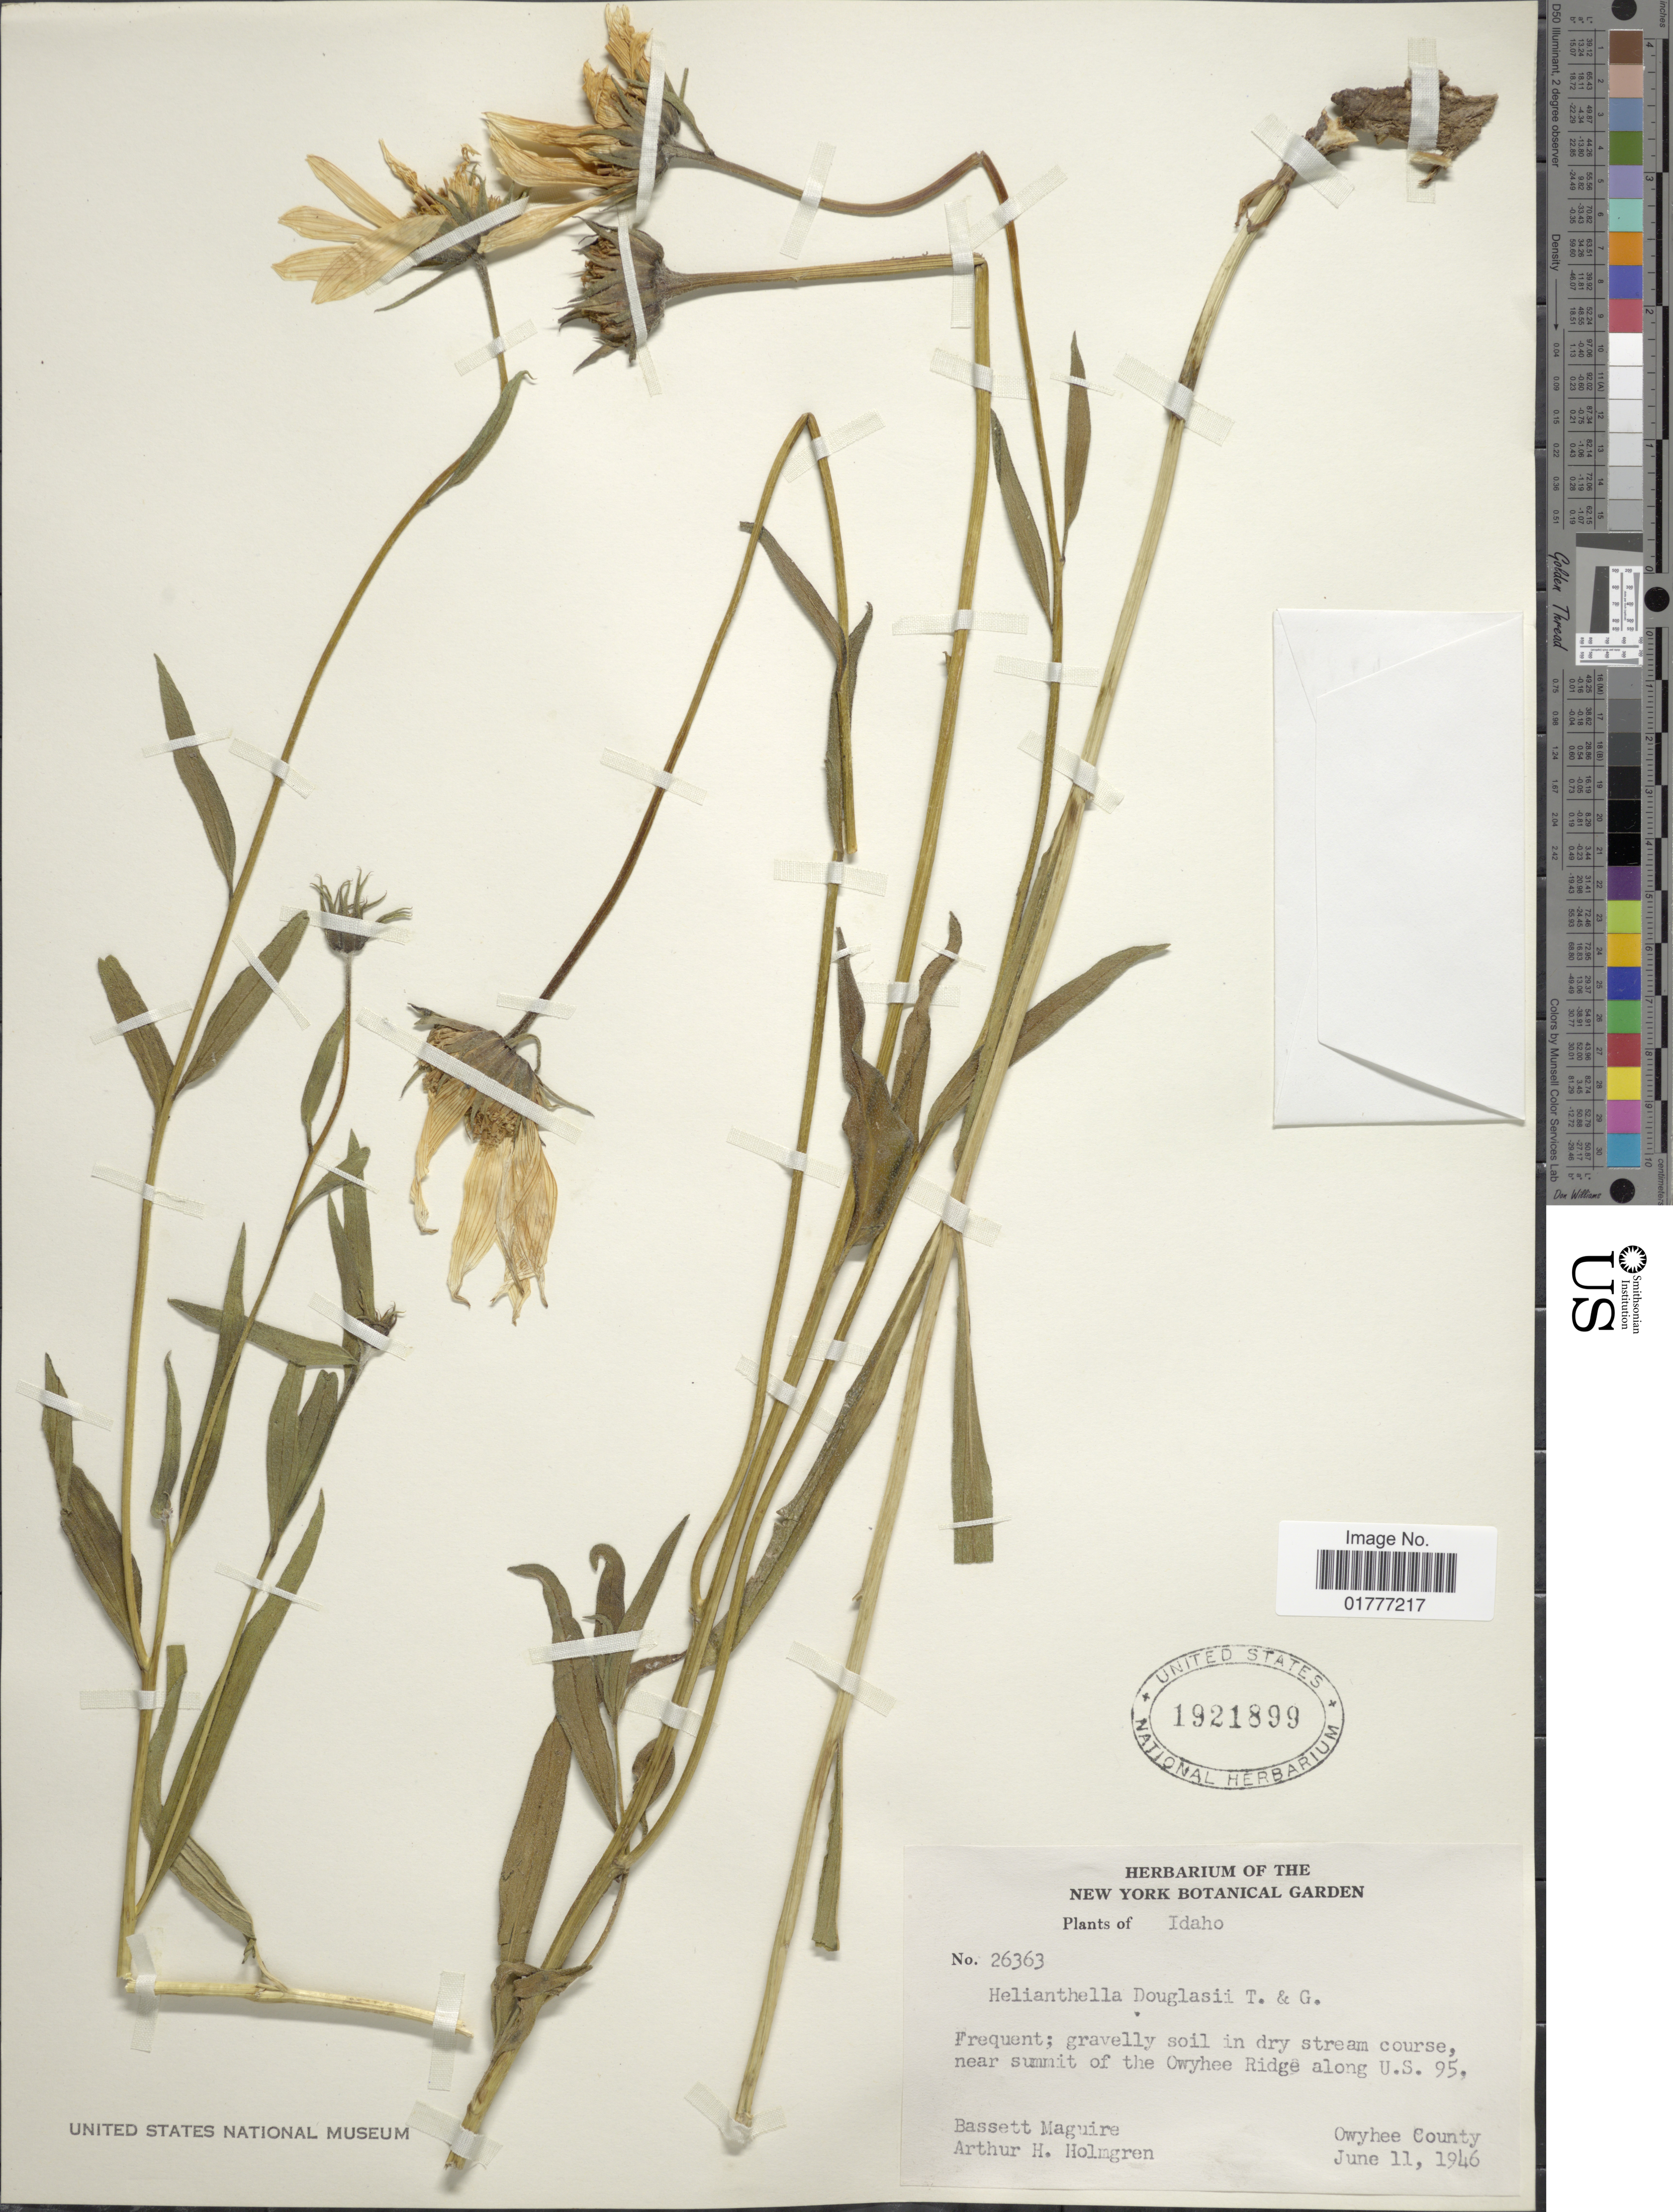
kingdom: Plantae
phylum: Tracheophyta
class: Magnoliopsida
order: Asterales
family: Asteraceae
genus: Helianthella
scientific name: Helianthella douglasii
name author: Torr. & A. Gray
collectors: B. Maguire & A. H. Holmgren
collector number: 26363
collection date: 1946-06-11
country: United States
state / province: Idaho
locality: Near summit of the Owyhee Ridge along U.S. 95, Owyhee County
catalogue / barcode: US 1921899